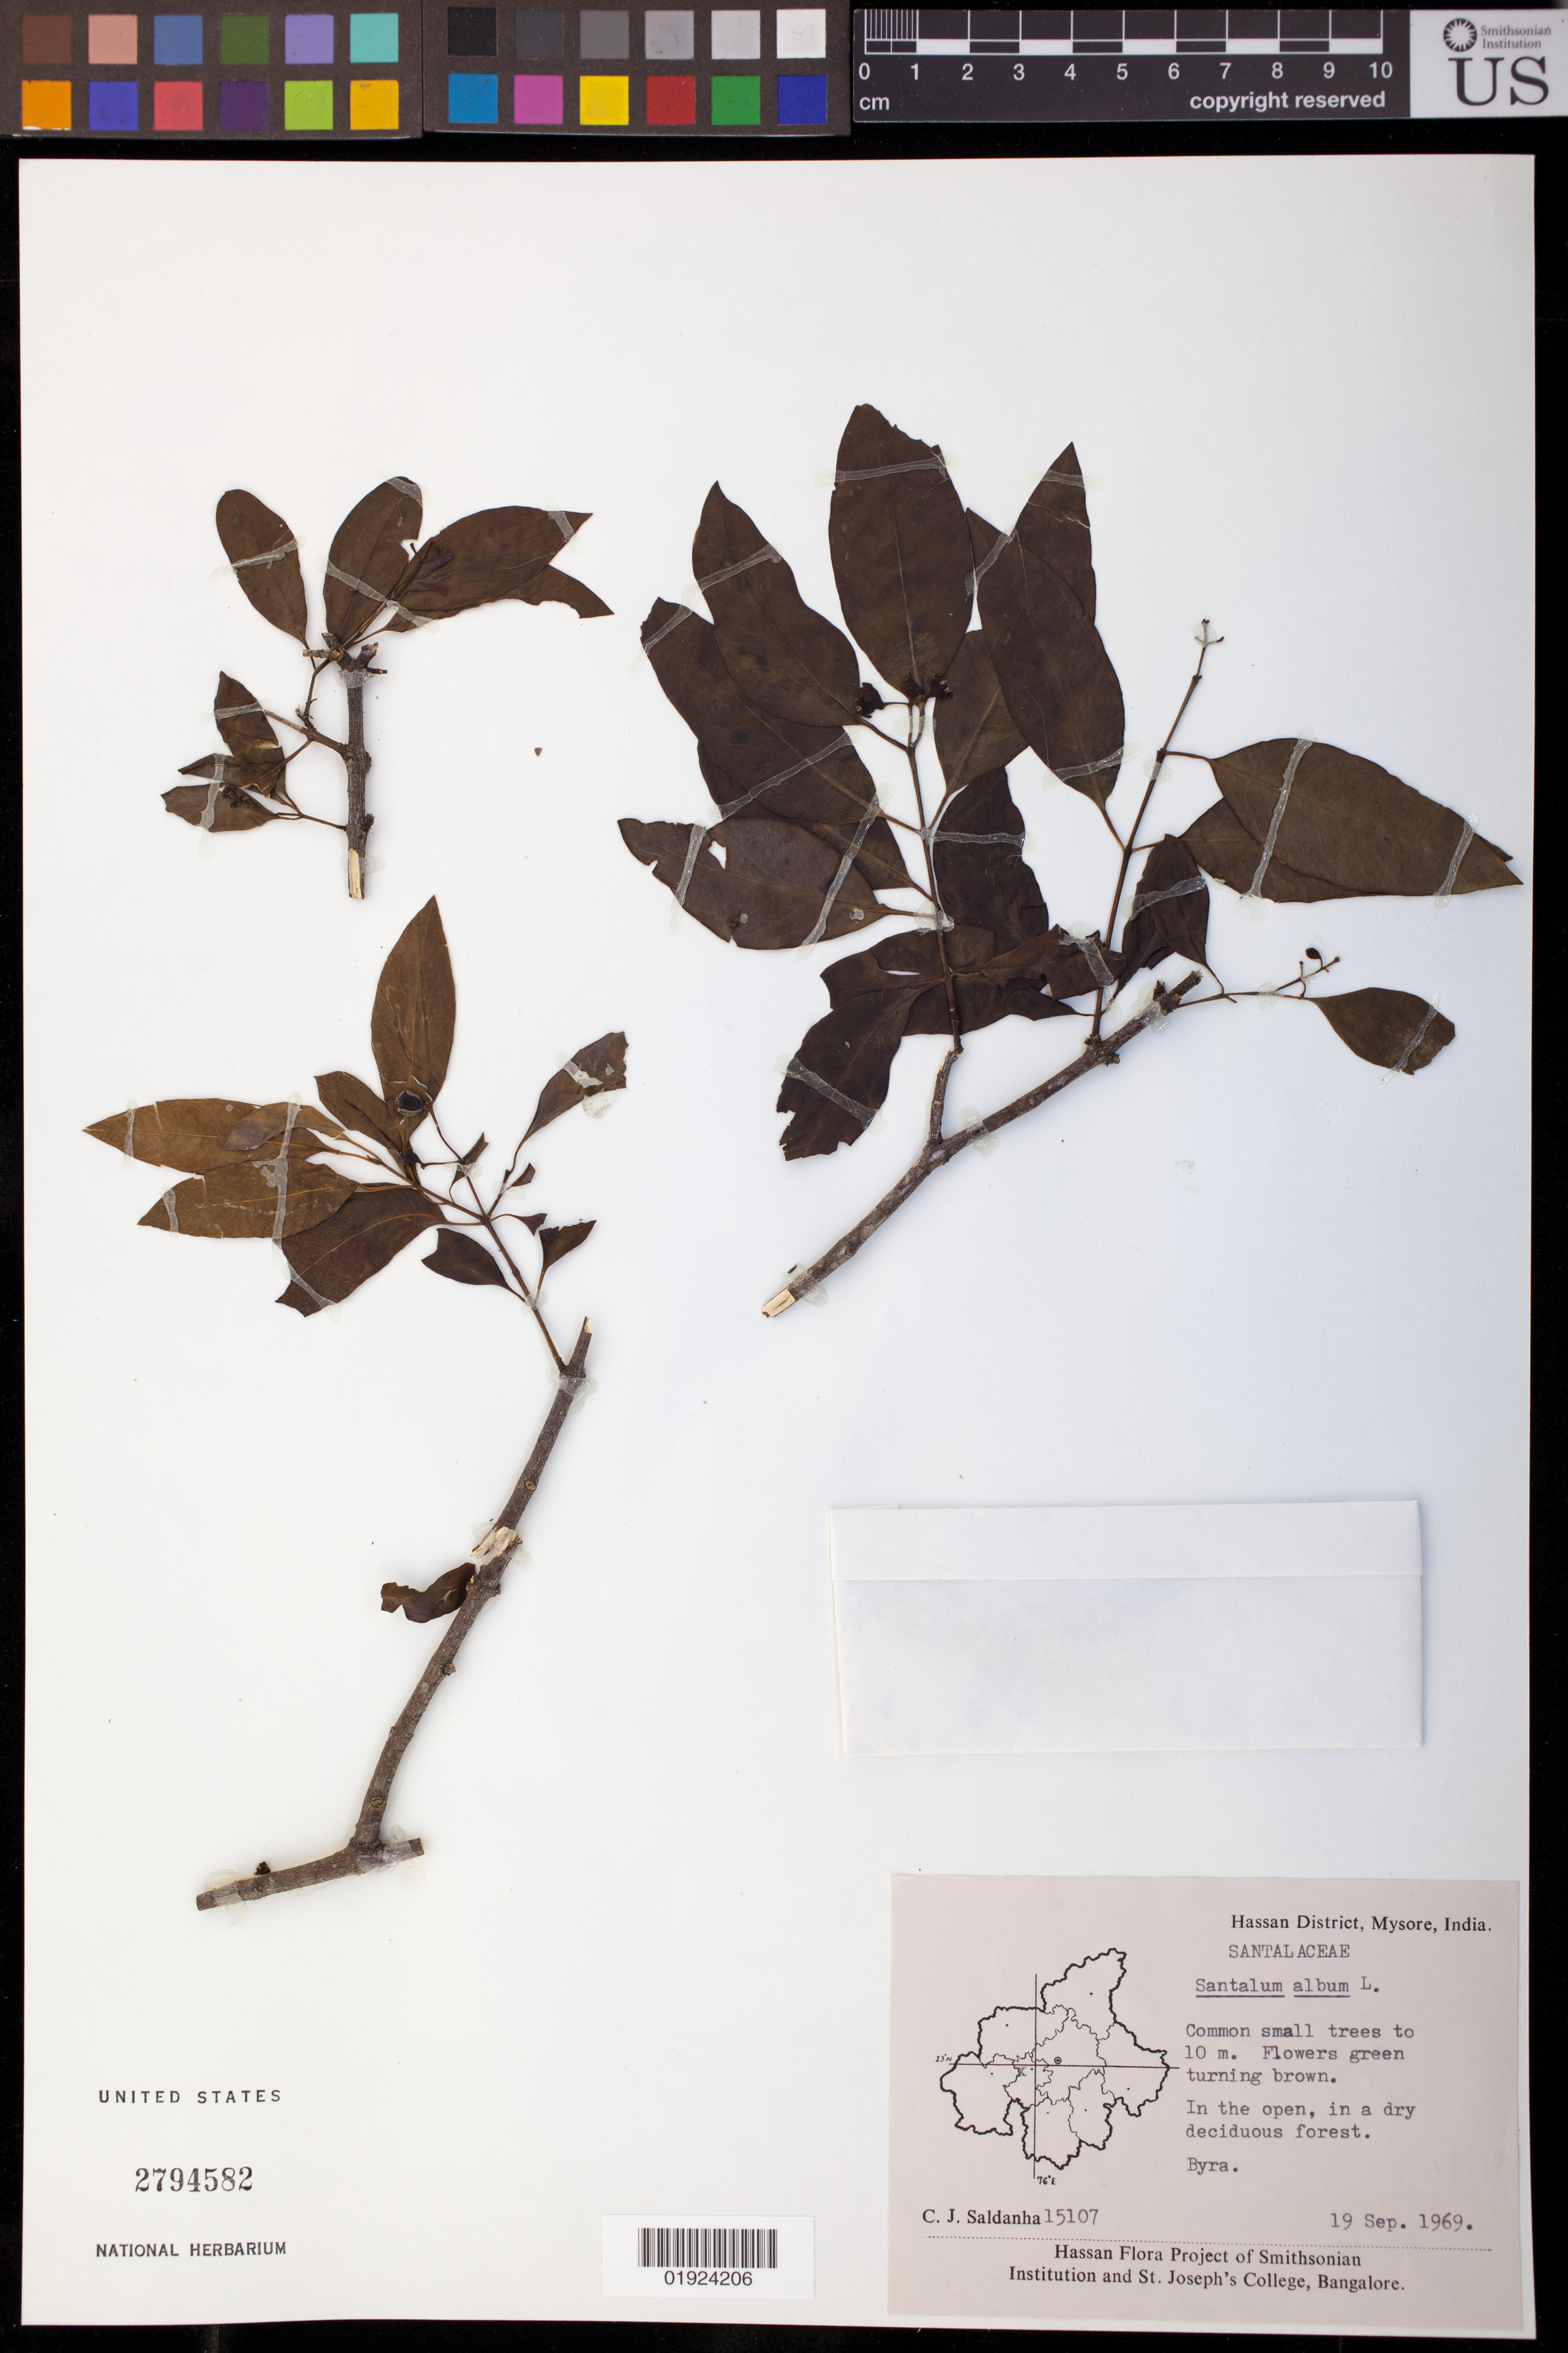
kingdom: Plantae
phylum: Tracheophyta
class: Magnoliopsida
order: Santalales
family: Santalaceae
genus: Santalum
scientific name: Santalum album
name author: L.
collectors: C. J. Saldanha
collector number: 15107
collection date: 1969-09-19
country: India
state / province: Karnataka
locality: Hassan District, Mysore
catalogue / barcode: US 2794582